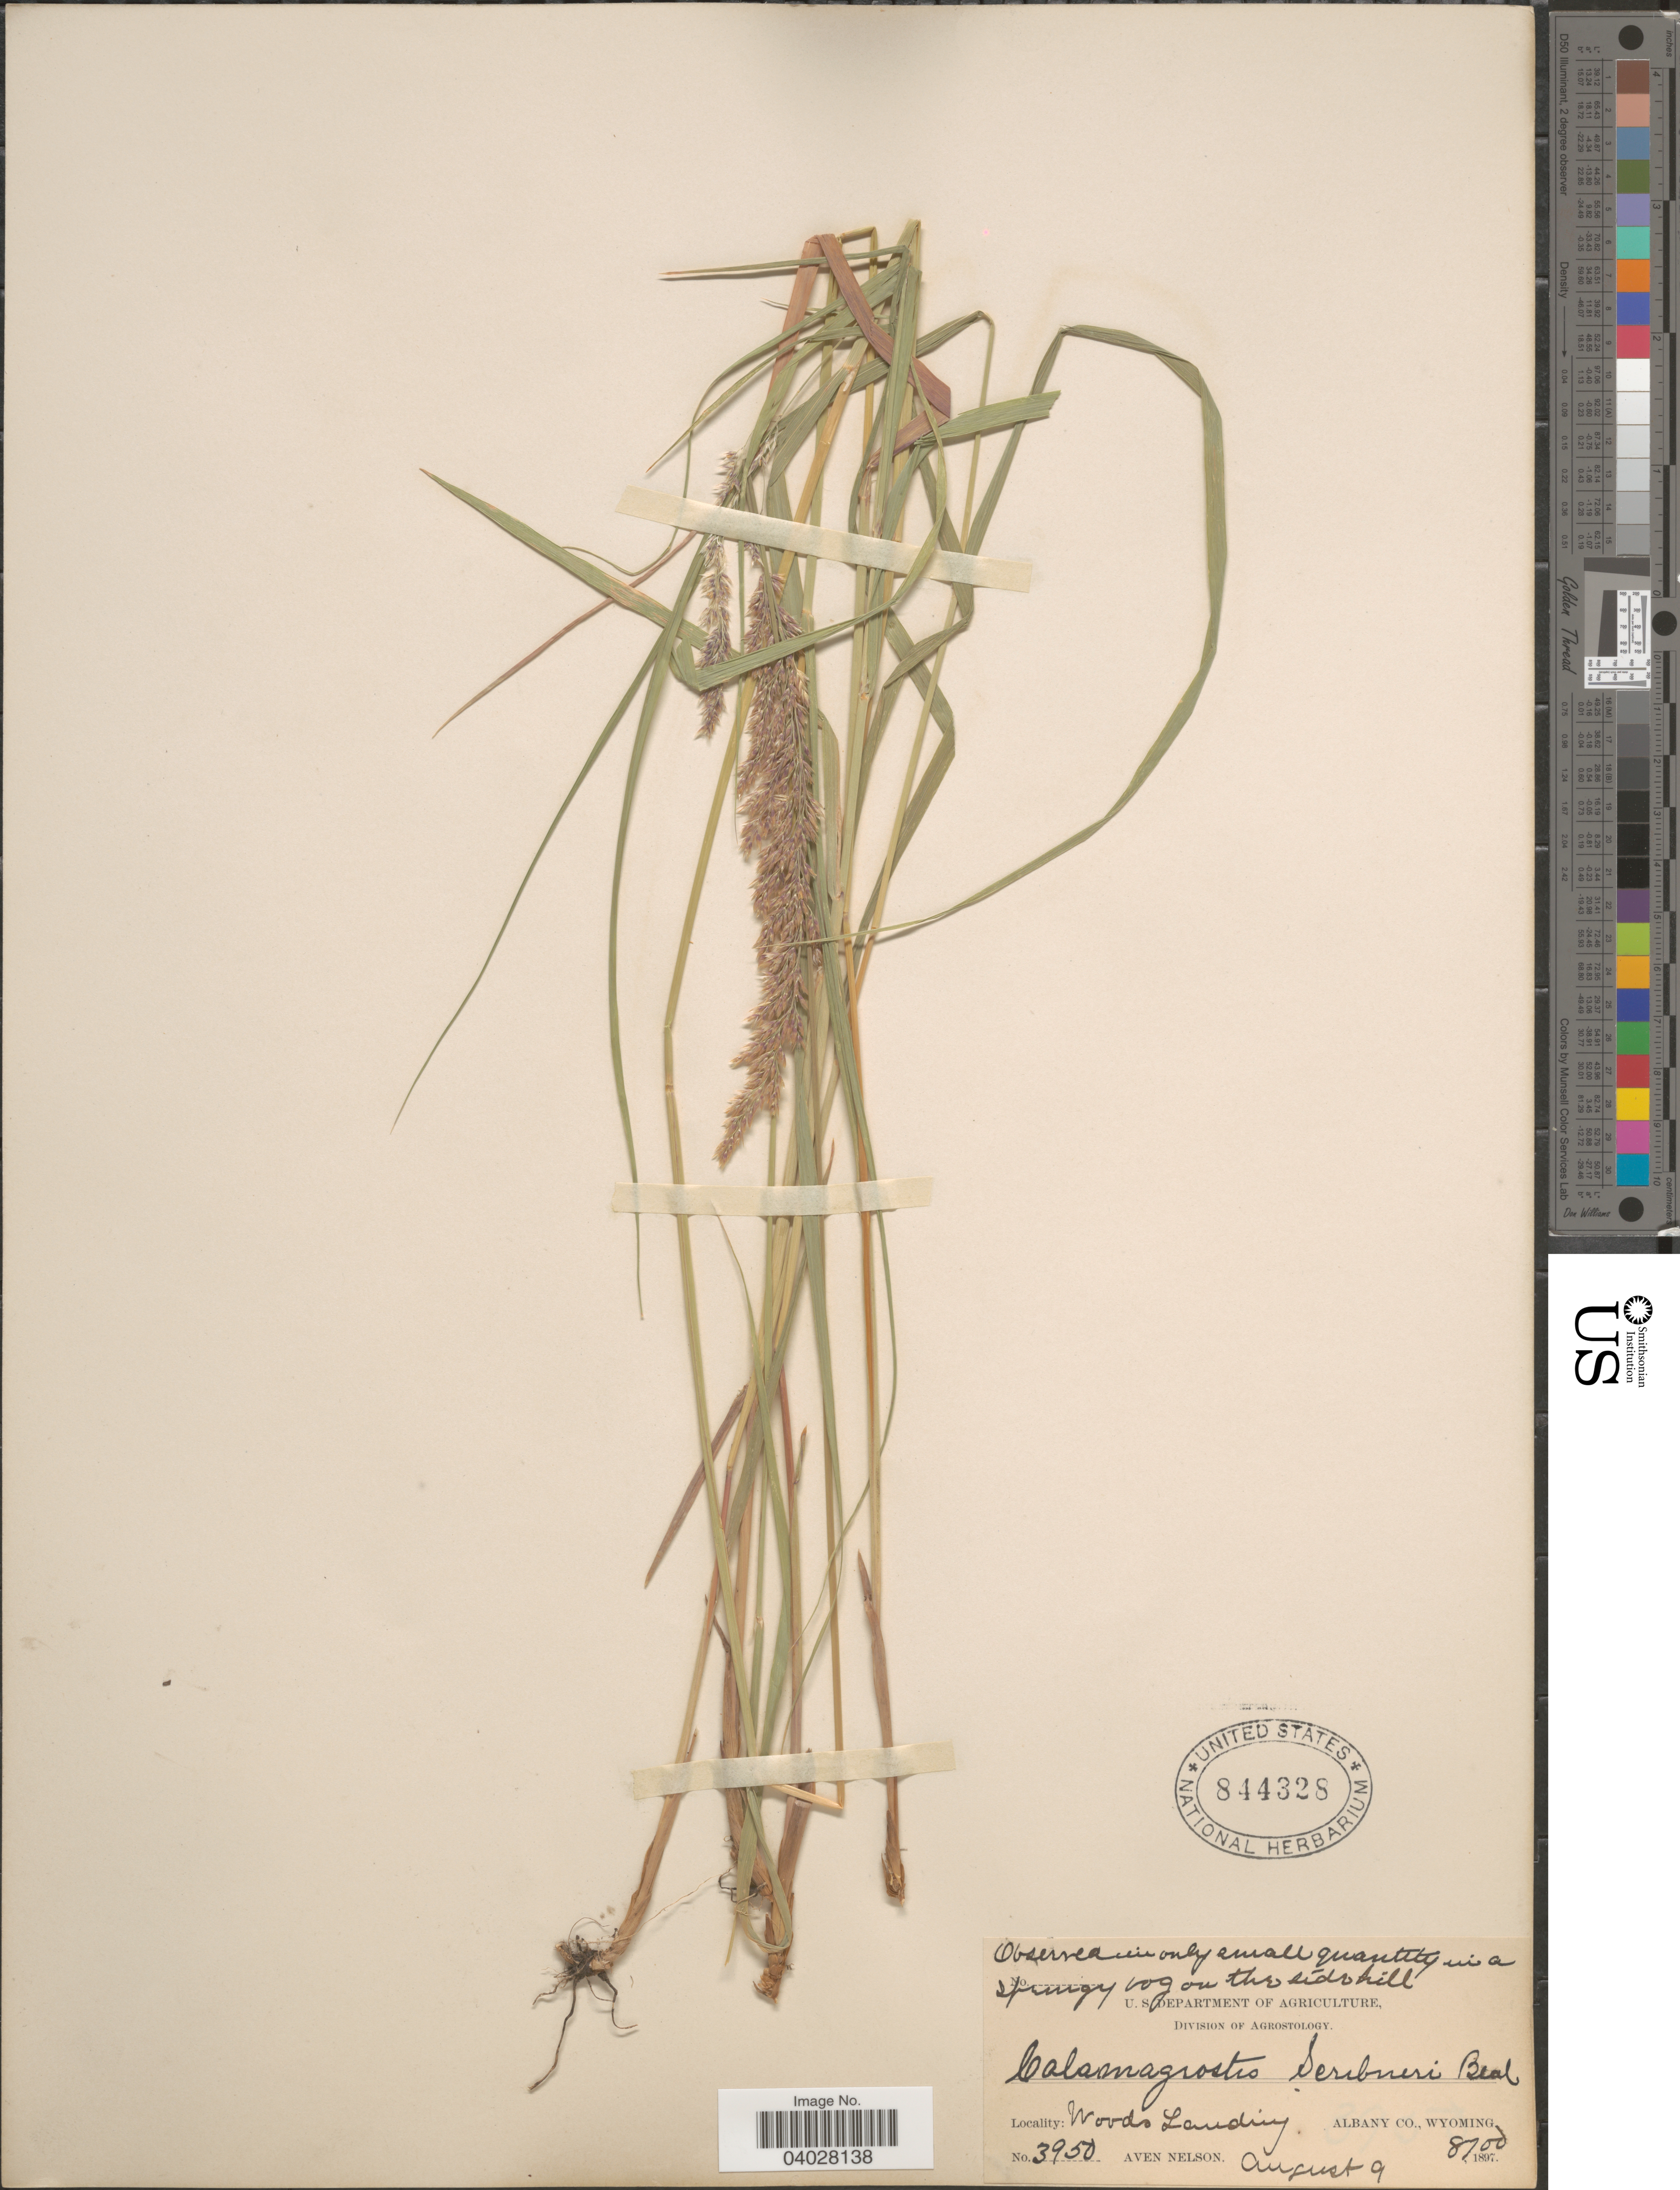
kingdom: Plantae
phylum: Tracheophyta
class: Liliopsida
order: Poales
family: Poaceae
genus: Calamagrostis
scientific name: Calamagrostis canadensis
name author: (Michx.) P. Beauv.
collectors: A. Nelson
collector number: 3950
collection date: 1897-08-09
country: United States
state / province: Wyoming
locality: Woods Landing. Albany Co.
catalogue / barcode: US 844328